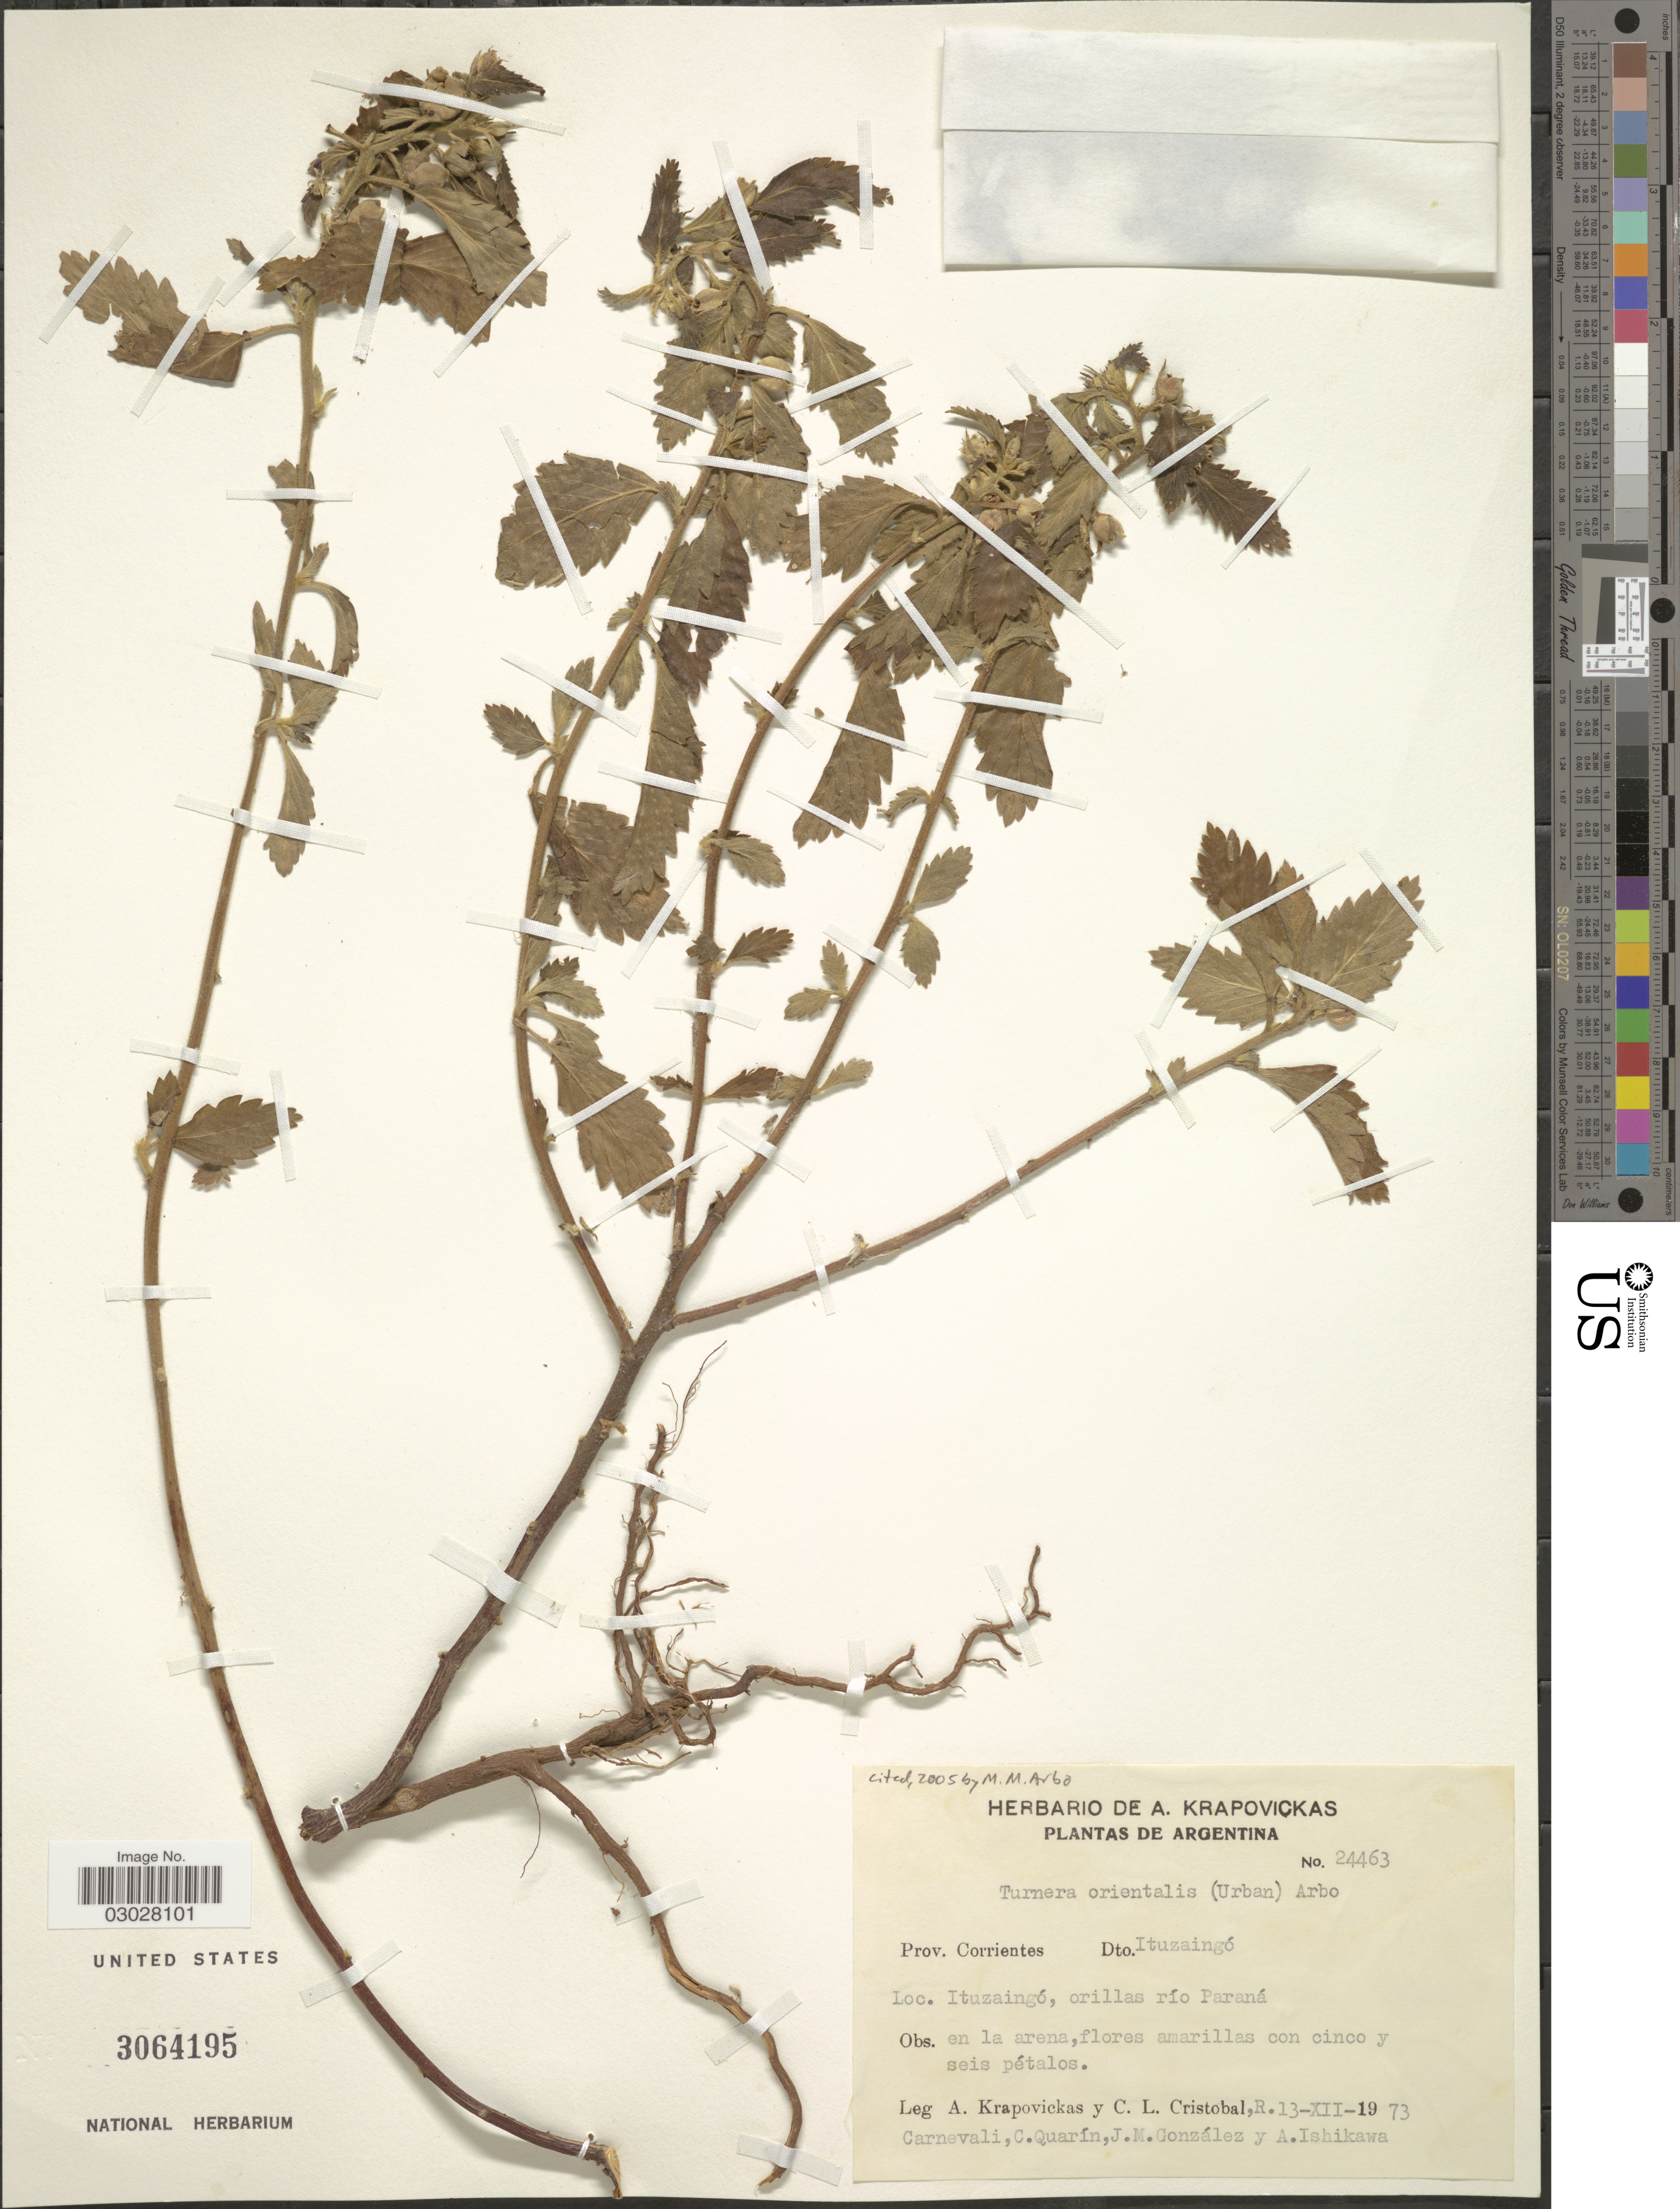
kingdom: Plantae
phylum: Tracheophyta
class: Magnoliopsida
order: Malpighiales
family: Turneraceae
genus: Turnera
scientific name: Turnera orientalis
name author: (Urb.) Arbo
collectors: A. Krapovickas, C. Cristobal, R. Carnevali, C. Quarín & et al.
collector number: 24463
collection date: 1973-12-13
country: Argentina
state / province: Corrientes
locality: Prov. Corrientes. Dto. Ituzaingó. Ituzaingó, orillas río Paraná.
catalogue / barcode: US 3064195